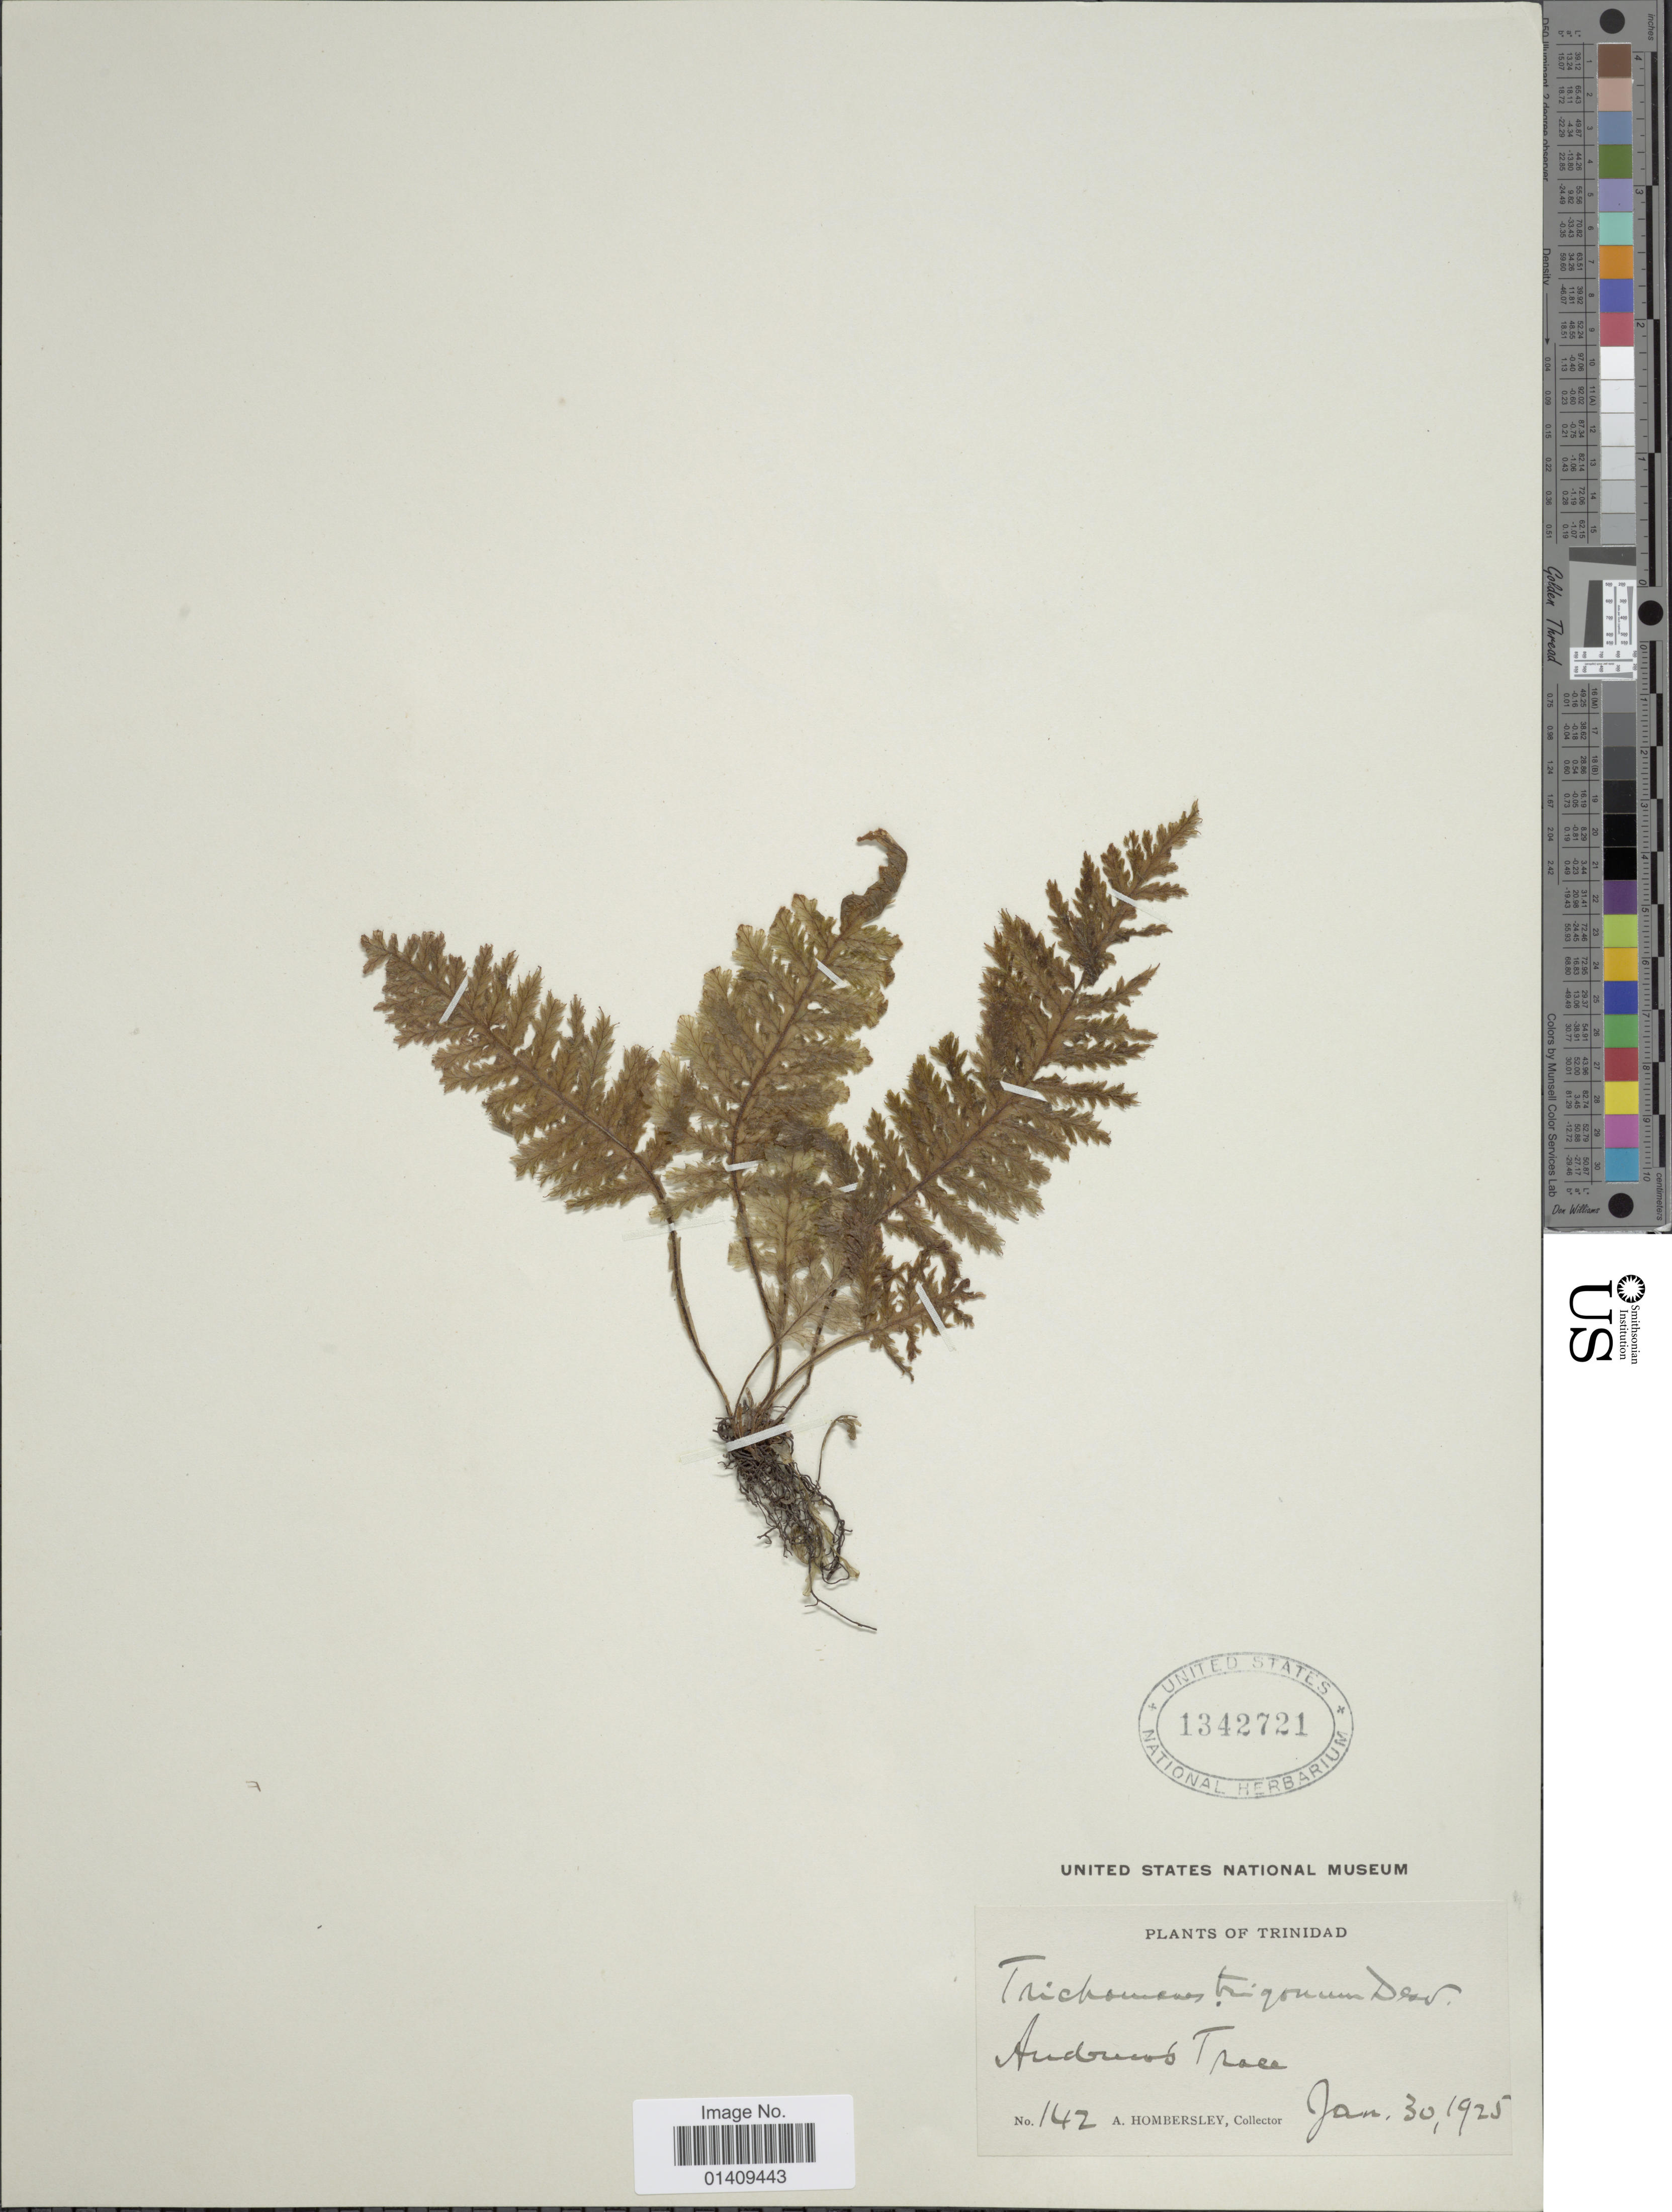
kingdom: Plantae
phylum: Tracheophyta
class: Polypodiopsida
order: Hymenophyllales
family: Hymenophyllaceae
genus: Trichomanes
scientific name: Trichomanes trigonum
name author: Desv.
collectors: A. Hombersley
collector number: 142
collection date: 1925-01-30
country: Trinidad and Tobago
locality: Trinidad Andrew's Trace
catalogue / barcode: US 1342721